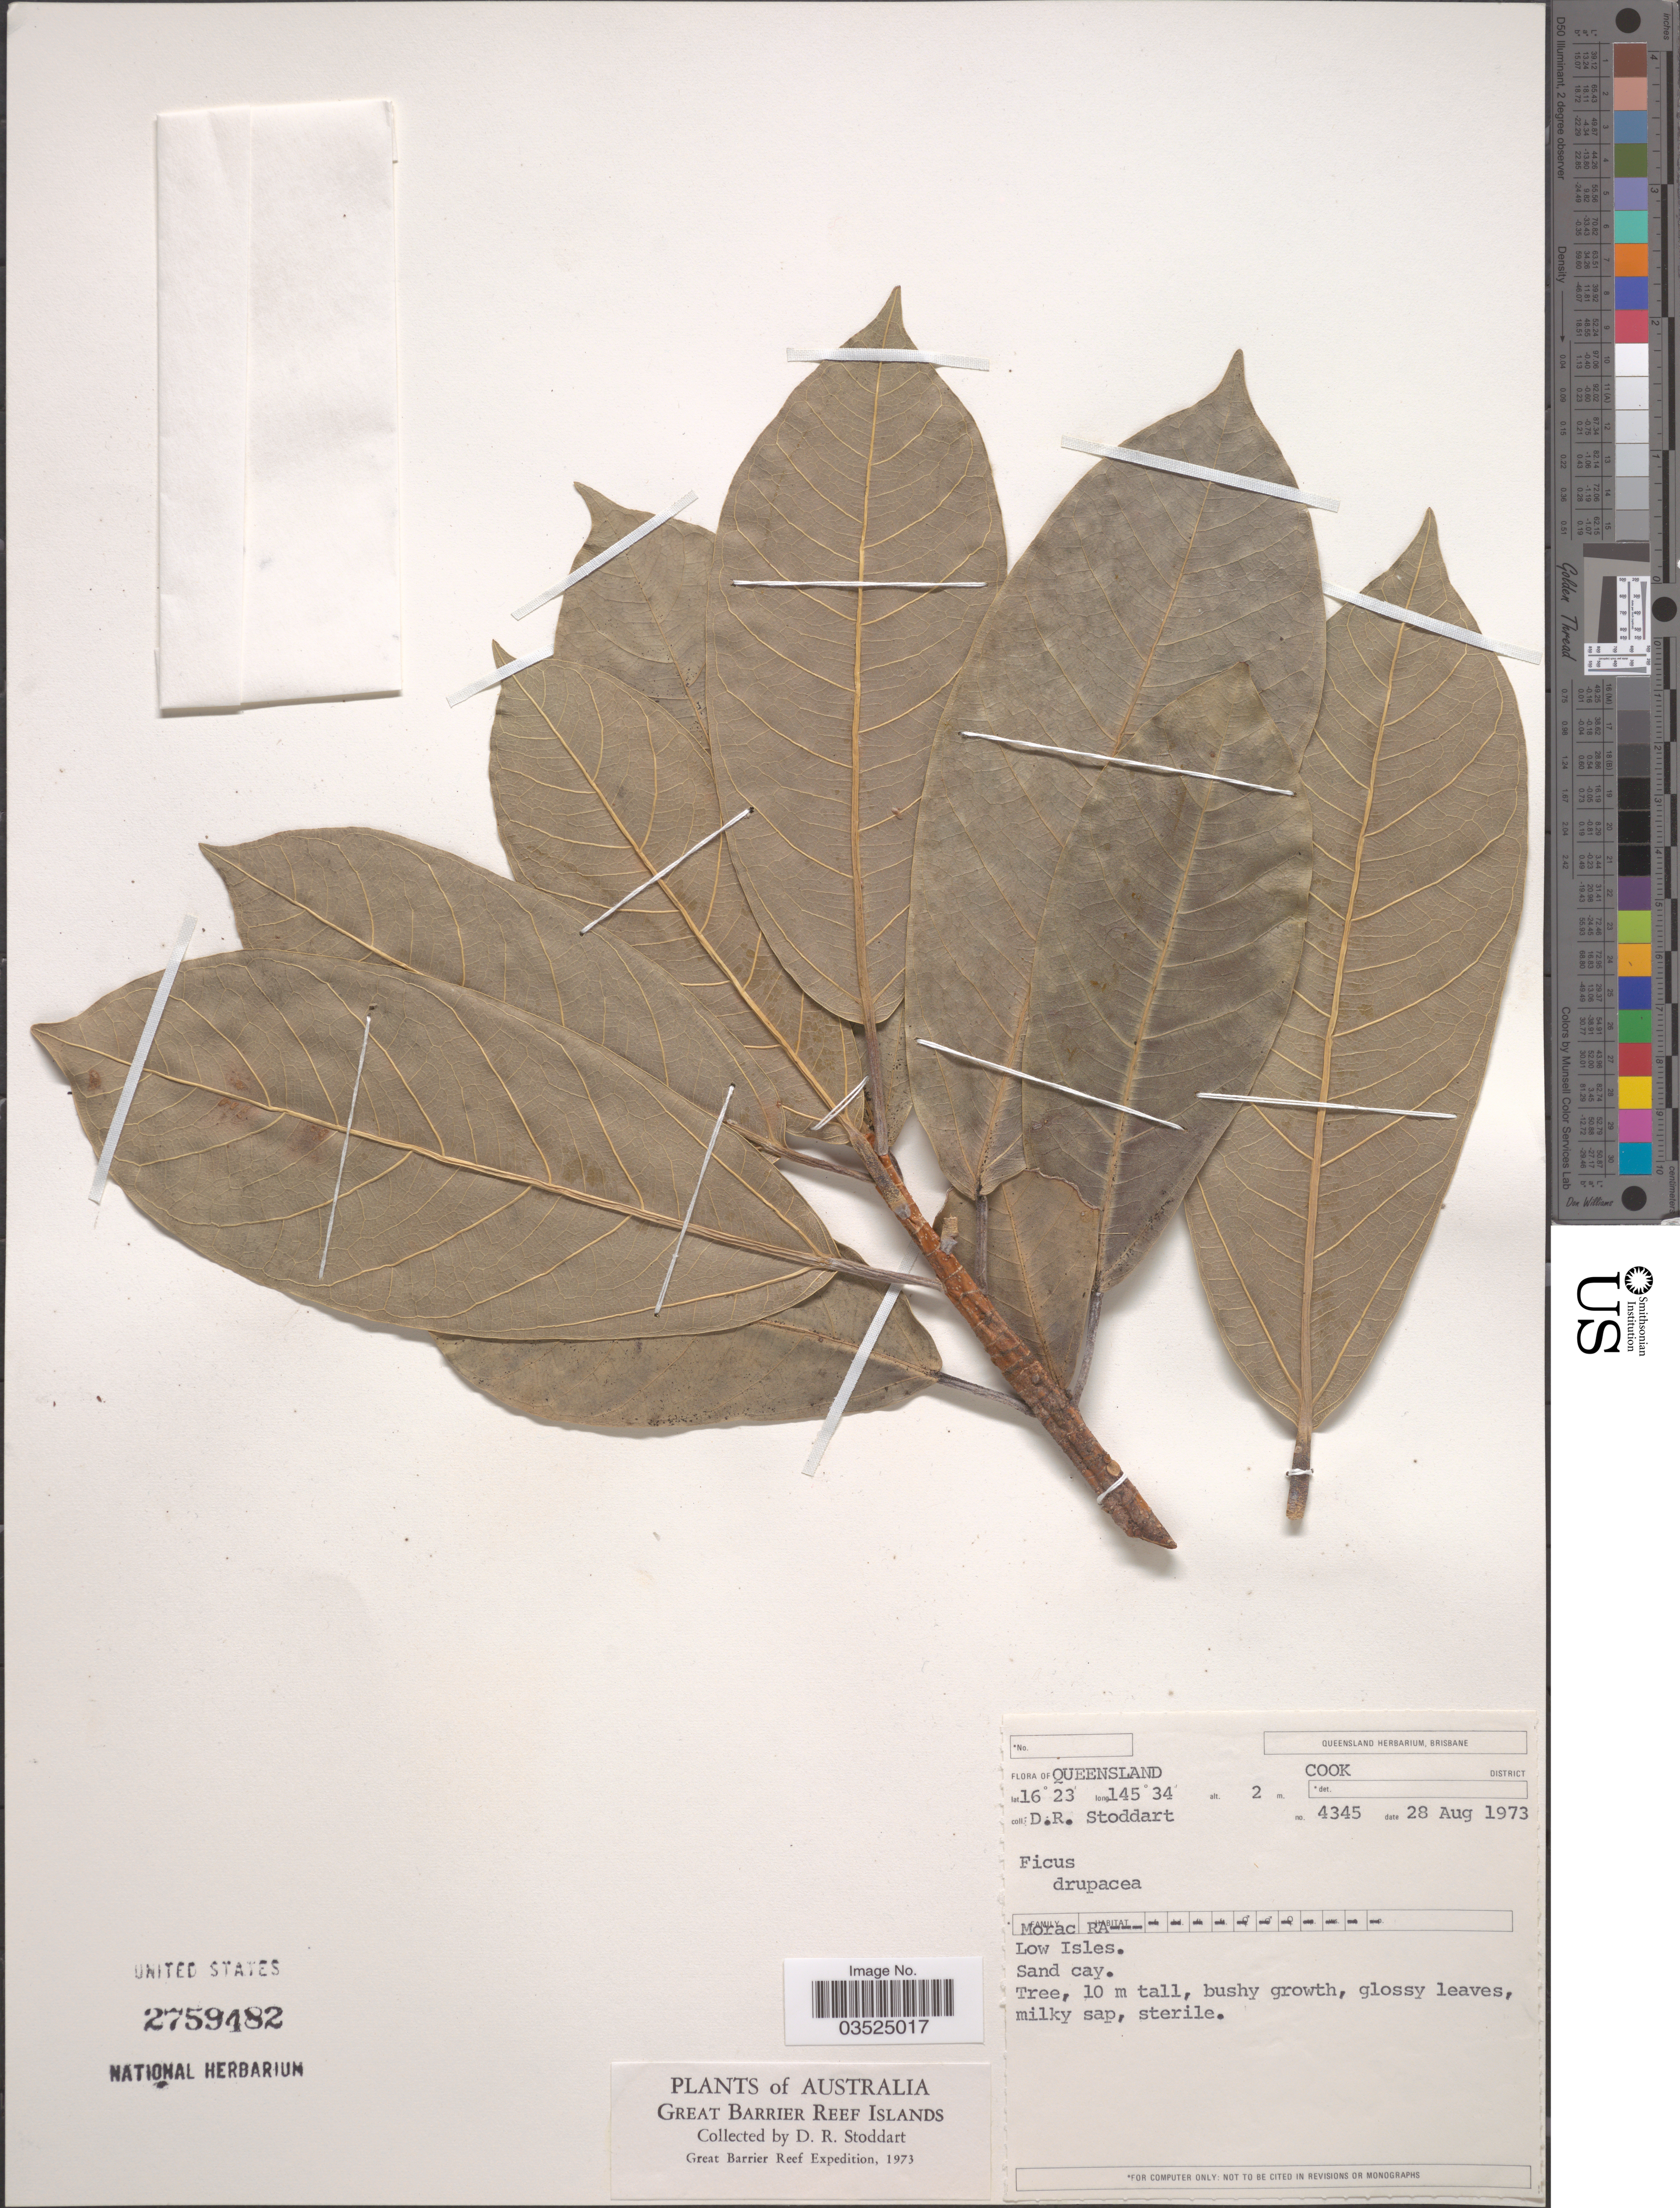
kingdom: Plantae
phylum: Tracheophyta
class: Magnoliopsida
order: Rosales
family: Moraceae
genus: Ficus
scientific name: Ficus drupacea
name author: Thunb.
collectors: D. R. Stoddart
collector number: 4345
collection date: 1973-08-28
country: Australia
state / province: Queensland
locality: Cook District. Low Isles. Sand cay. Great Barrier Reef Islands.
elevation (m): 2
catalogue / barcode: US 2759482